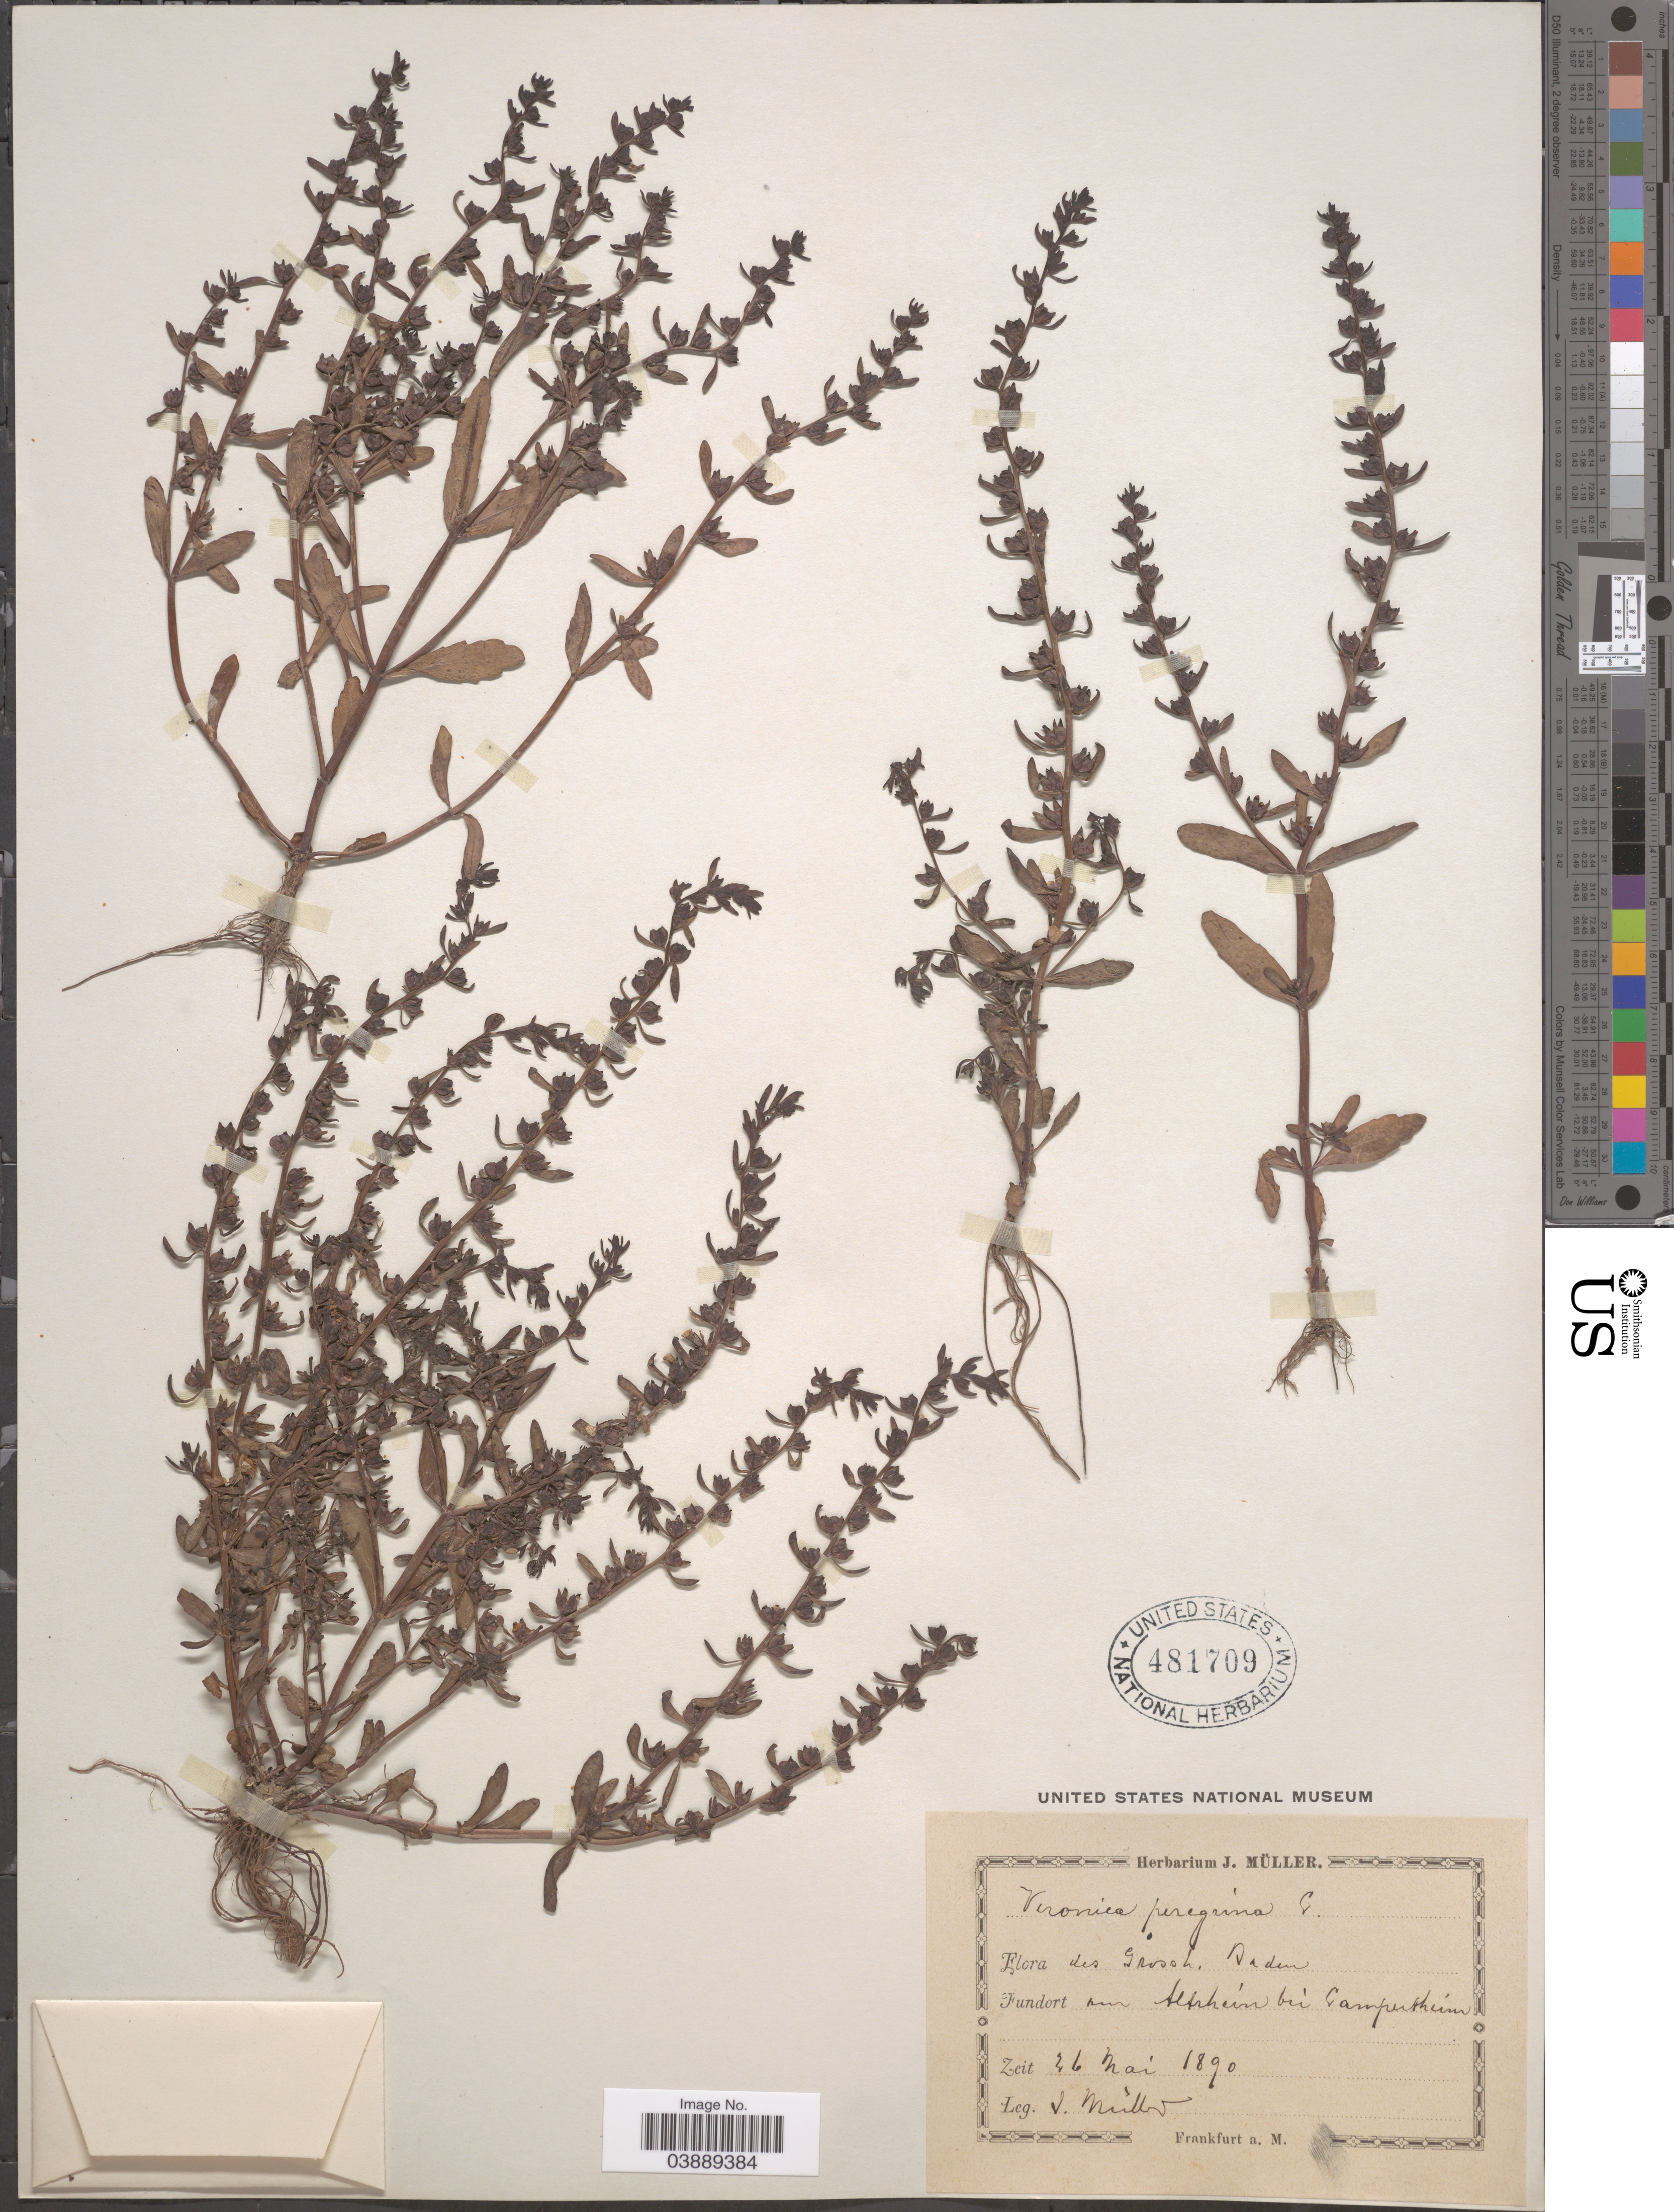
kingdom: Plantae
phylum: Tracheophyta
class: Magnoliopsida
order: Lamiales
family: Plantaginaceae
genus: Veronica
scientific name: Veronica peregrina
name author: L.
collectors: J. Müller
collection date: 1890-05-26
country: Germany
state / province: Baden-Württemberg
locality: Grossh, Baden. Fundort un Altrhein bei Lampertheim.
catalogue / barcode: US 481709